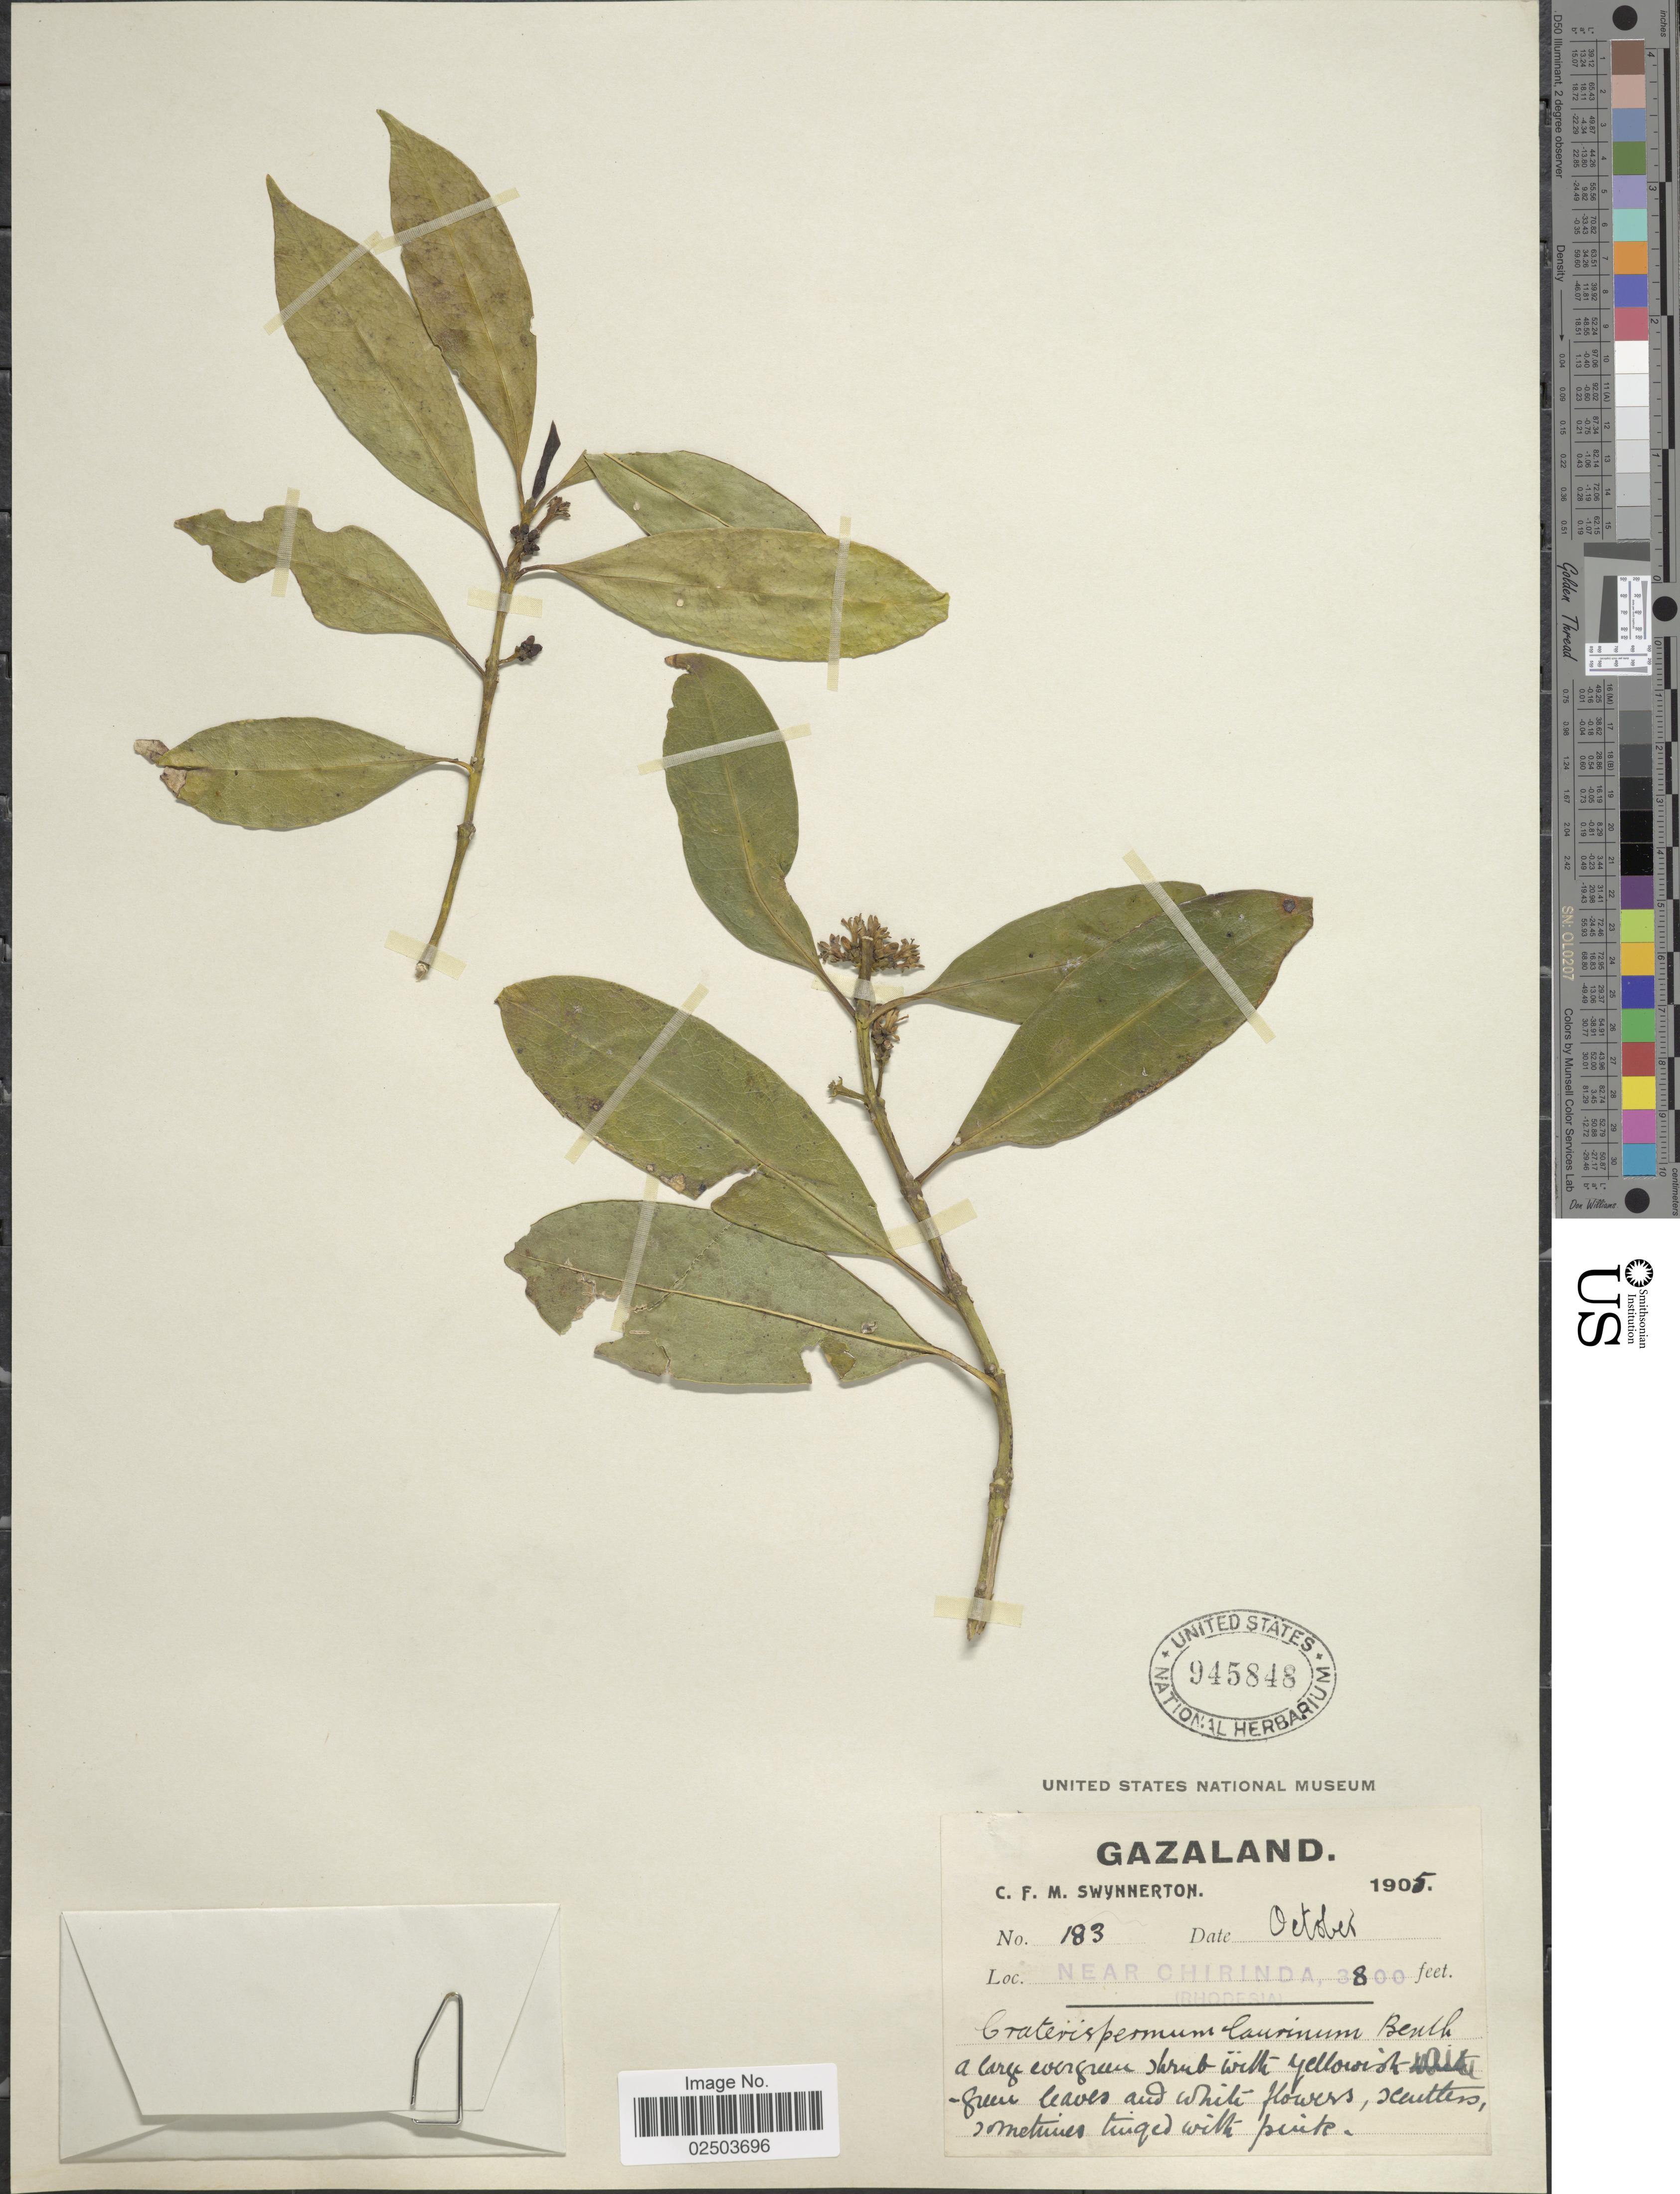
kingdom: Plantae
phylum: Tracheophyta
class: Magnoliopsida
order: Gentianales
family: Rubiaceae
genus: Craterispermum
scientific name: Craterispermum laurinum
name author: (Poir.) Benth.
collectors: C. Swynnerton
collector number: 183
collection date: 1905-10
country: Zimbabwe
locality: Gazaland. Near Chirinda (Rhodesia)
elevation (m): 1158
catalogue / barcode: US 945848